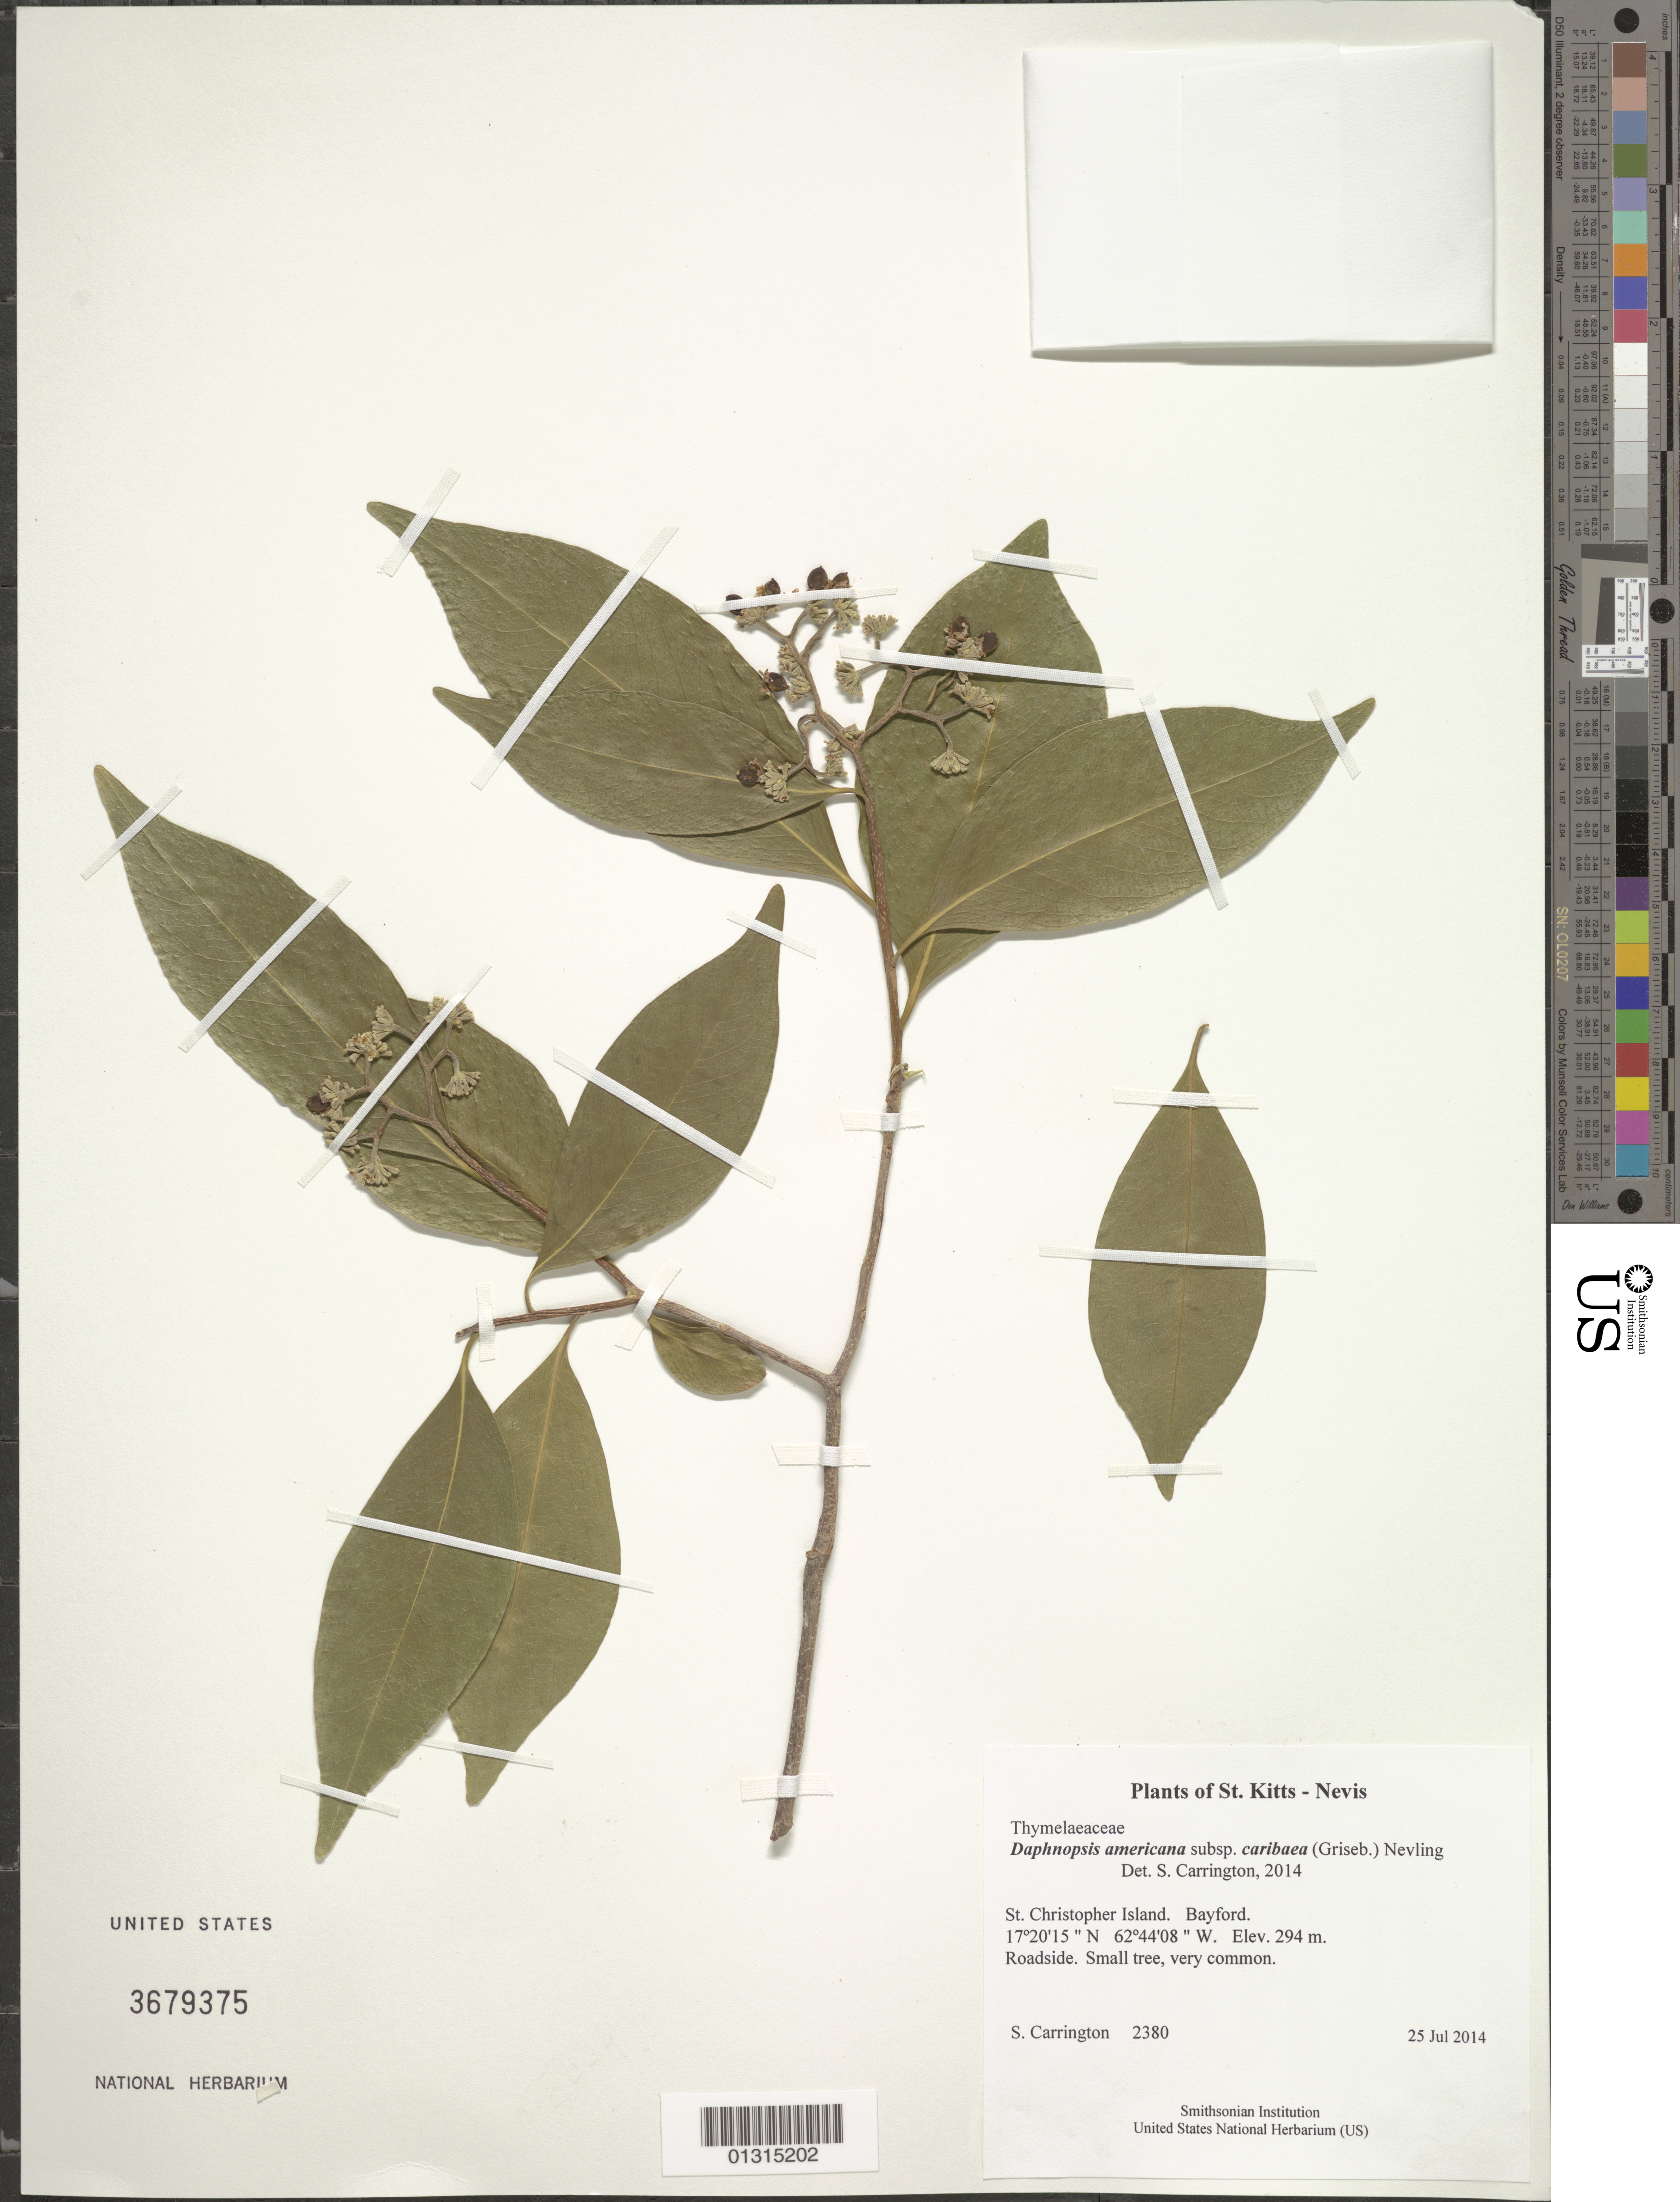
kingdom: Plantae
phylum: Tracheophyta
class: Magnoliopsida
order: Malvales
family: Thymelaeaceae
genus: Daphnopsis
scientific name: Daphnopsis americana subsp. caribaea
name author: (Griseb.) Nevling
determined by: Carrington, C. M. S.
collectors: C. M. S. Carrington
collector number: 2380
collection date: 2014-07-25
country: St. Christopher-Nevis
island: St. Christopher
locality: Bayford.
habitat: Roadside.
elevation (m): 294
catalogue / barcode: US 3679375